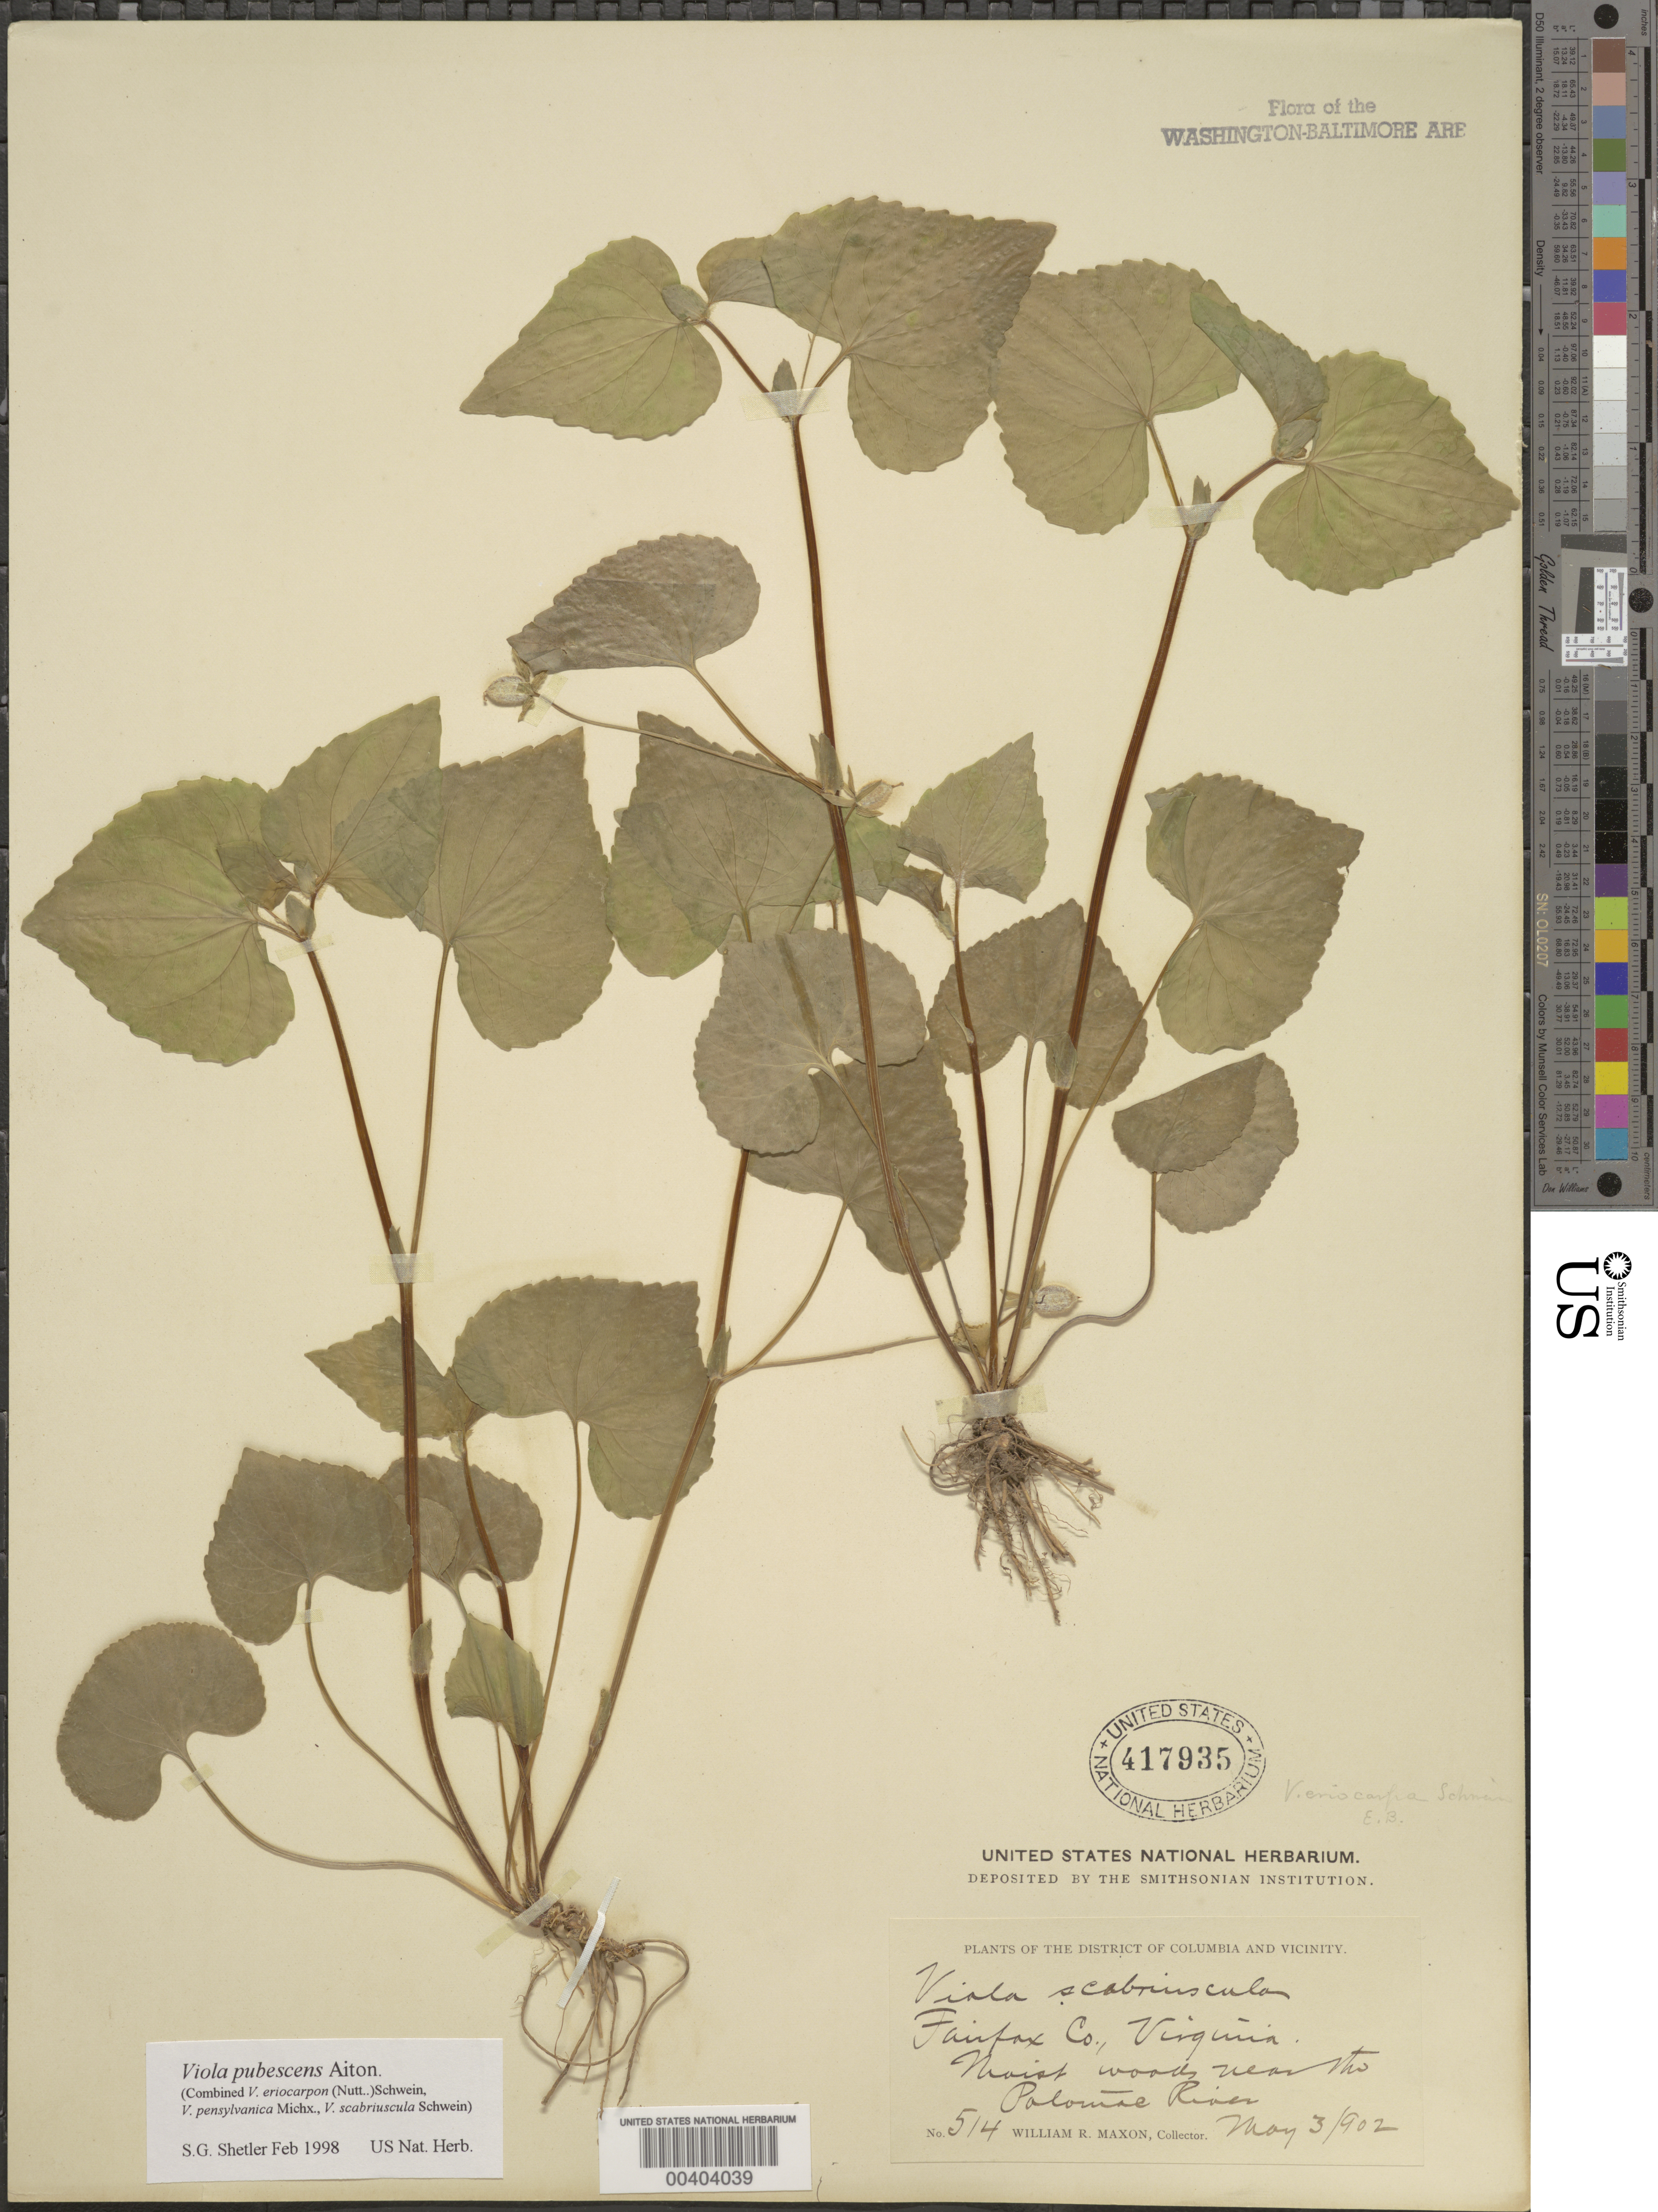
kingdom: Plantae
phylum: Tracheophyta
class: Magnoliopsida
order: Malpighiales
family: Violaceae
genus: Viola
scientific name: Viola pubescens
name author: Aiton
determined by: Shetler, Stanwyn G., (US), NMNH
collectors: W. R. Maxon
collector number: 514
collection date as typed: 03 May 1902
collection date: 1902-05-03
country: United States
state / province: Virginia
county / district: Fairfax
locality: Potomac River C. and O. Canal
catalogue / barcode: US 417935